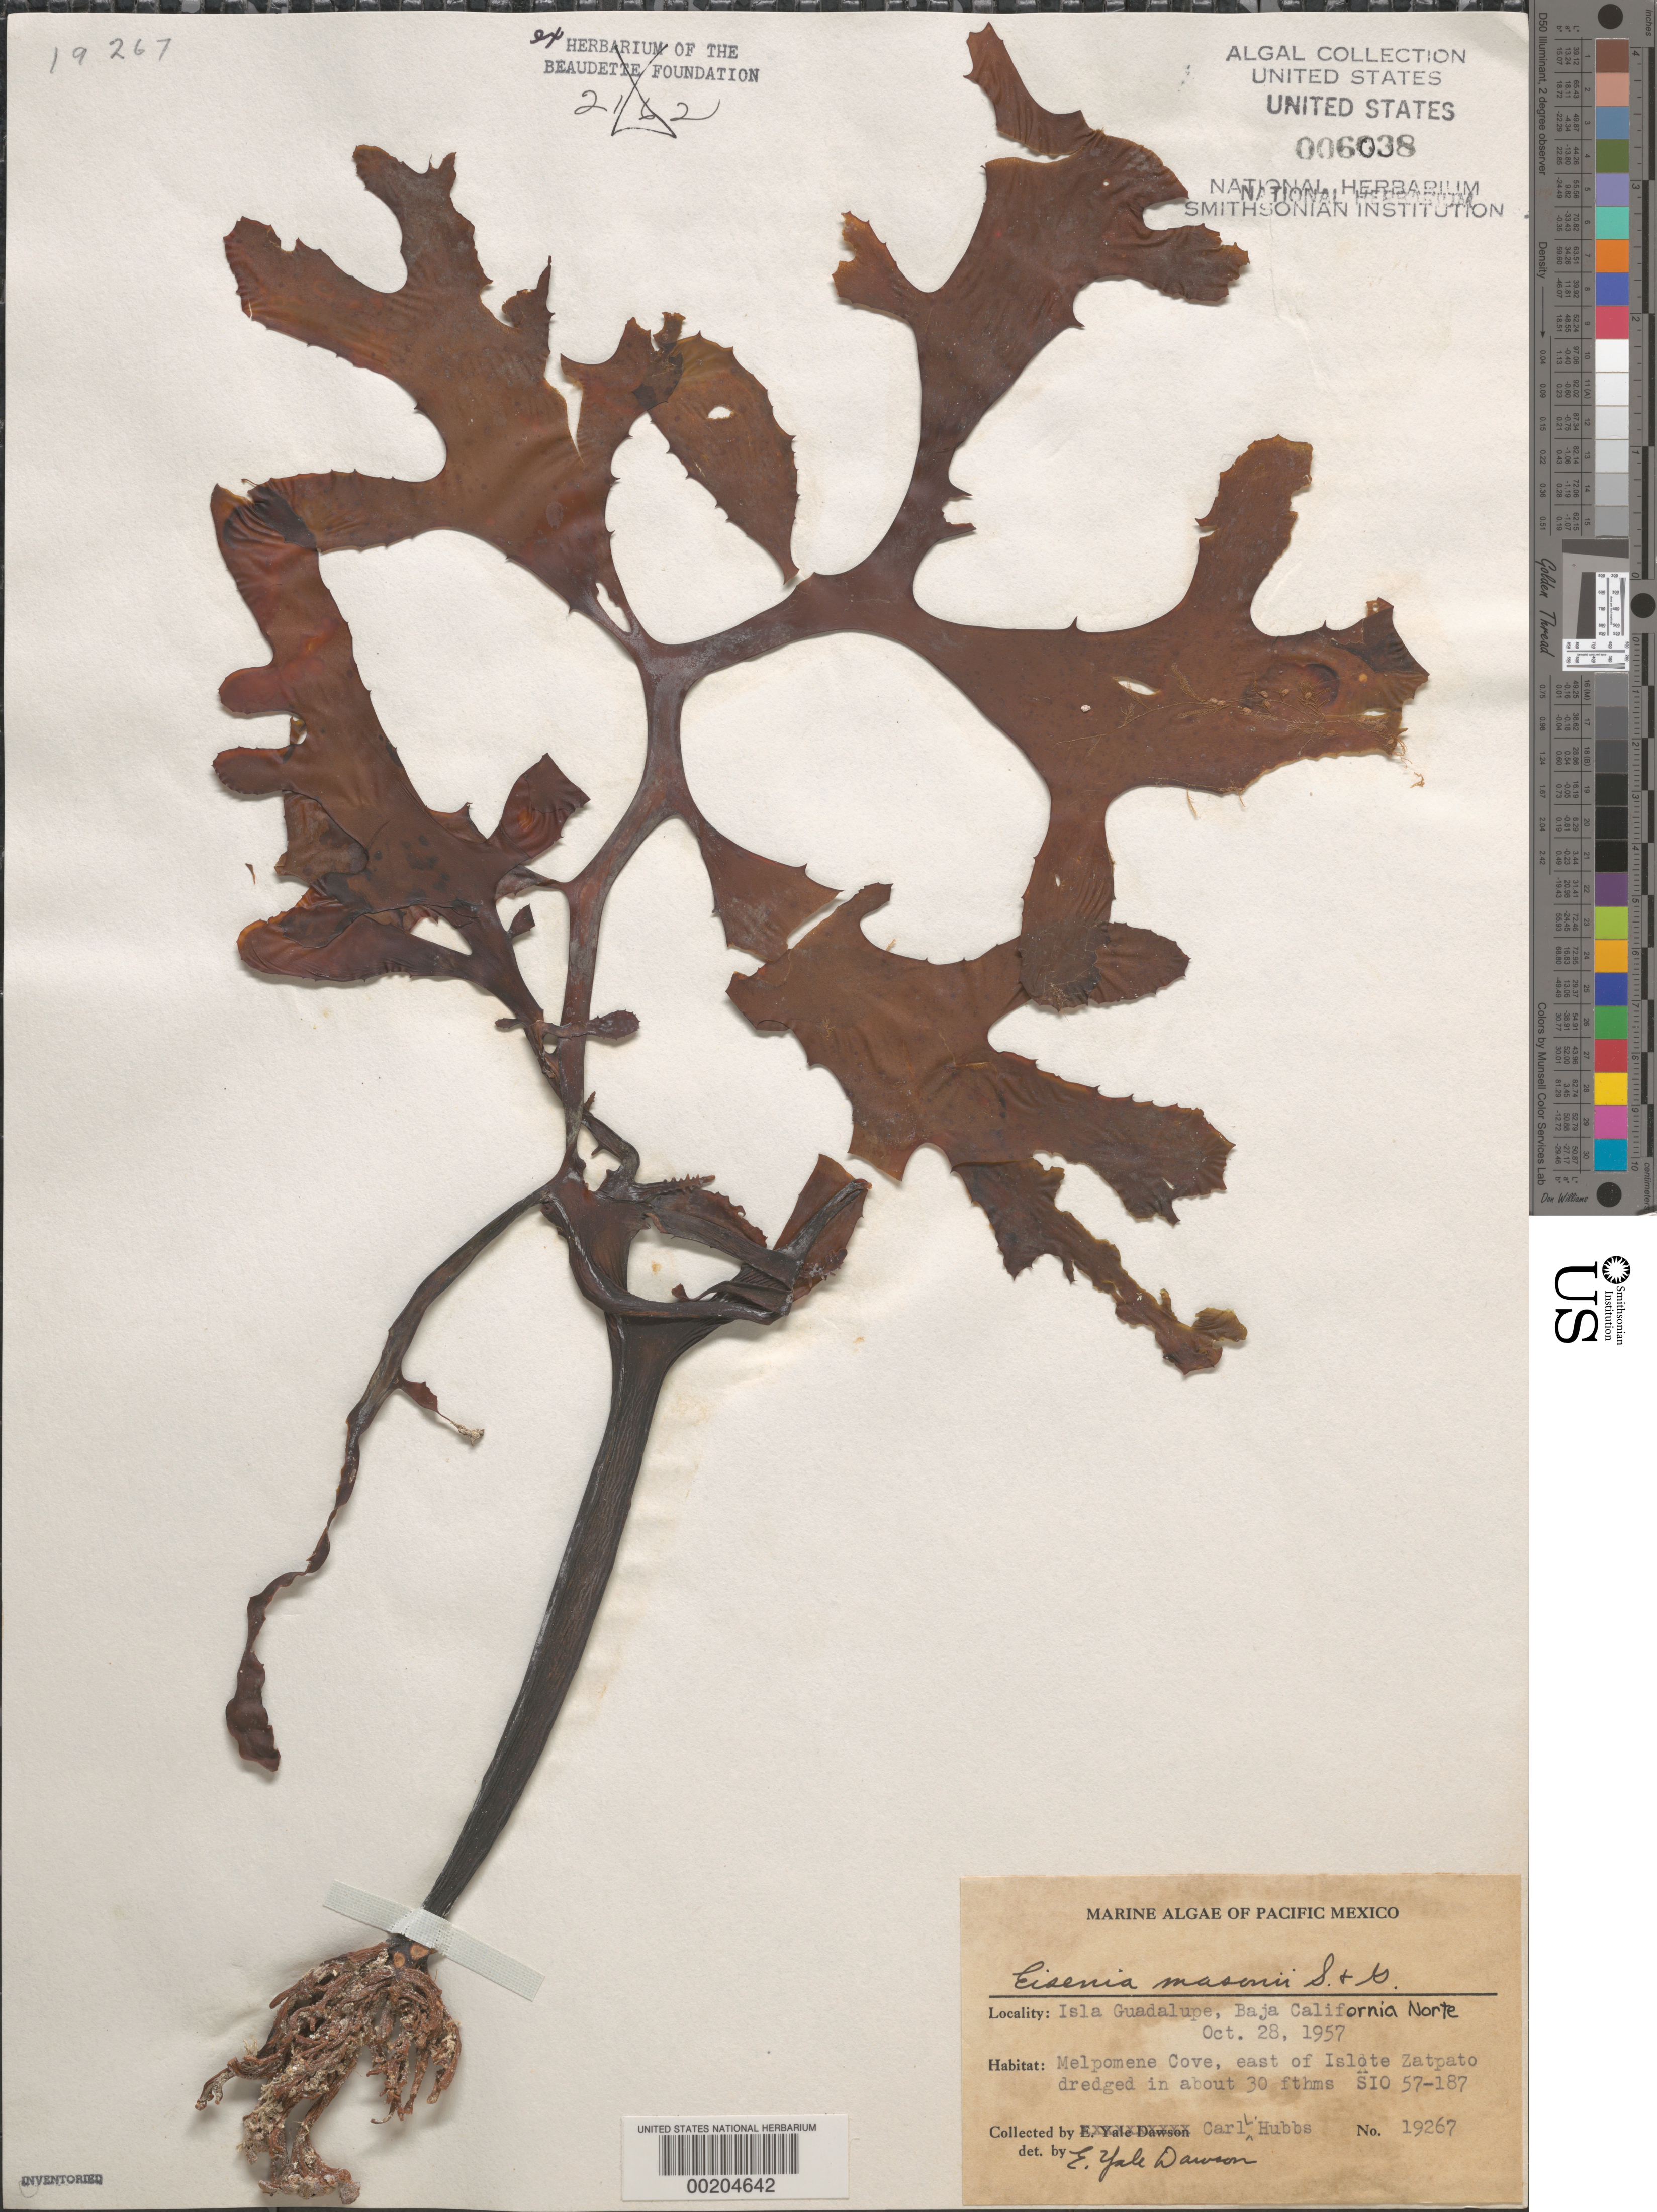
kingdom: Chromista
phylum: Ochrophyta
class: Phaeophyceae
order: Laminariales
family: Lessoniaceae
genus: Eisenia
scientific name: Eisenia desmarestioides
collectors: C. Hubbs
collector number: EYD 19267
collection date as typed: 28 Oct 1957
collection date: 1957-10-28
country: Mexico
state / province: Baja California Norte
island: Isla Guadalupe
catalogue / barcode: US 6038